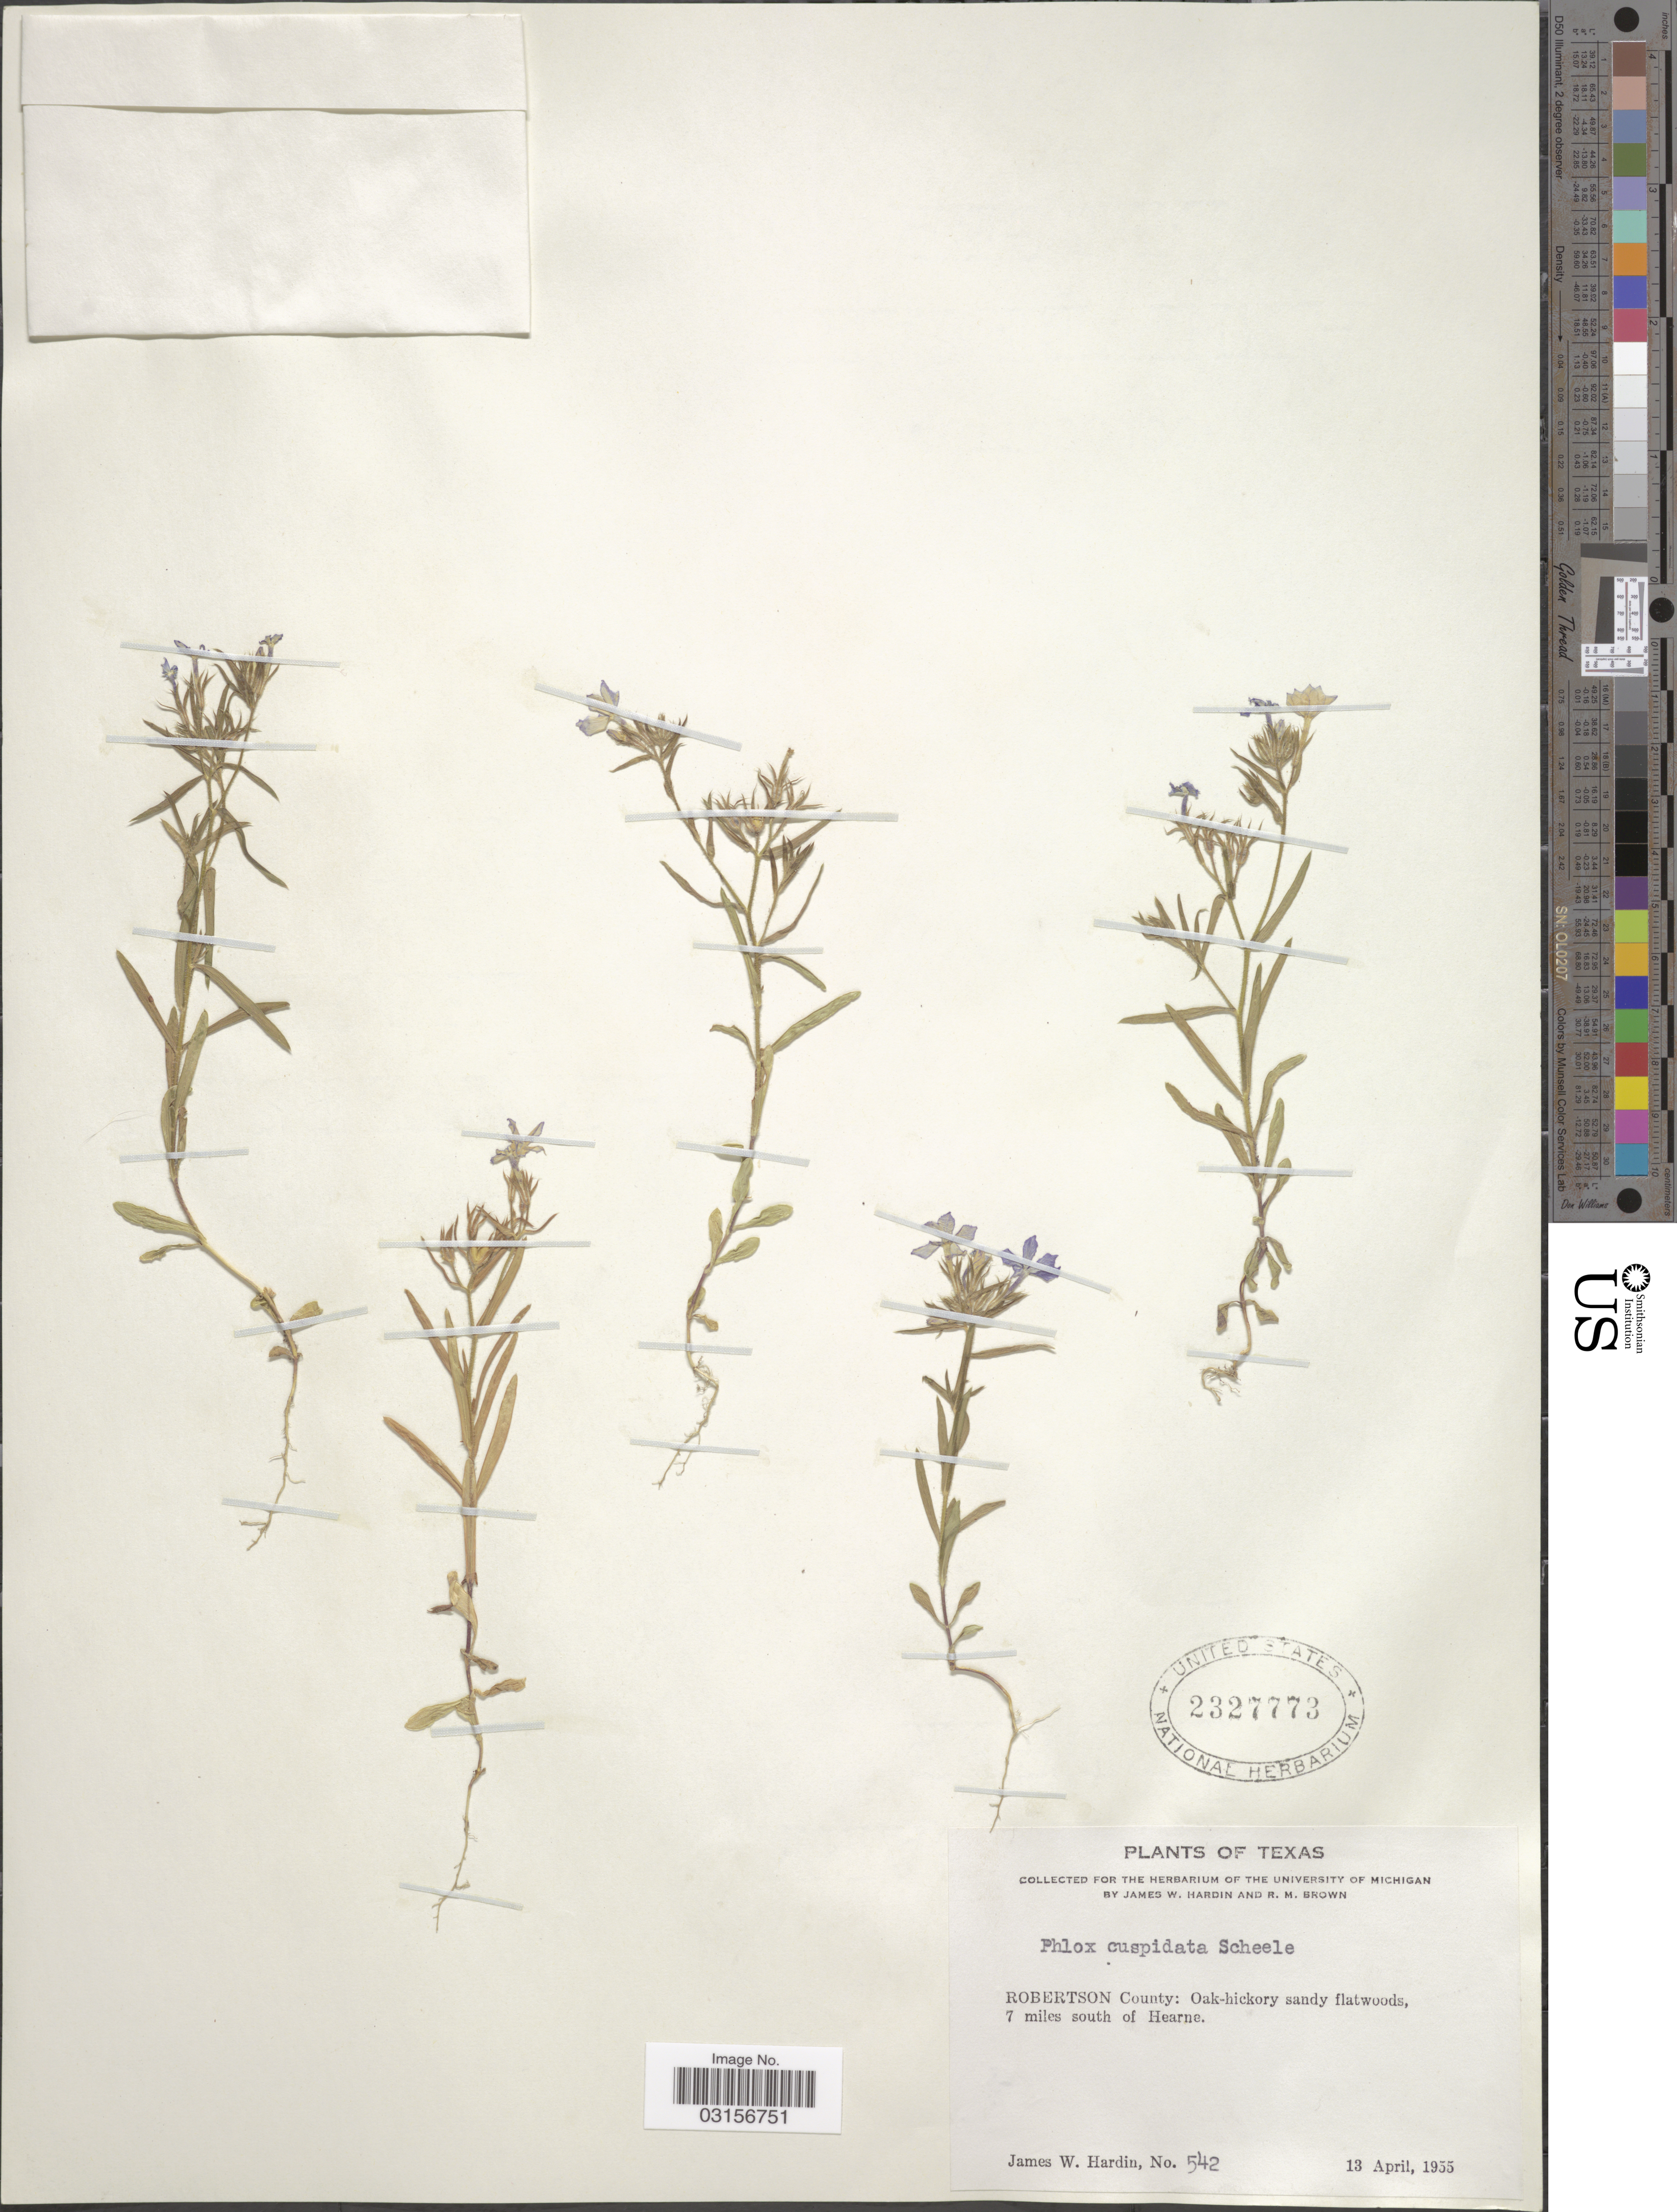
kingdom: Plantae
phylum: Tracheophyta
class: Magnoliopsida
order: Ericales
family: Polemoniaceae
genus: Phlox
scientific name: Phlox cuspidata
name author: Scheele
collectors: J. Hardin & R. Brown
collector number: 542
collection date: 1955-04-13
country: United States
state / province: Texas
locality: Robertson County: Oak-hickory sandy flatwoods, 7 miles south of Hearne.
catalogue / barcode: US 2327773